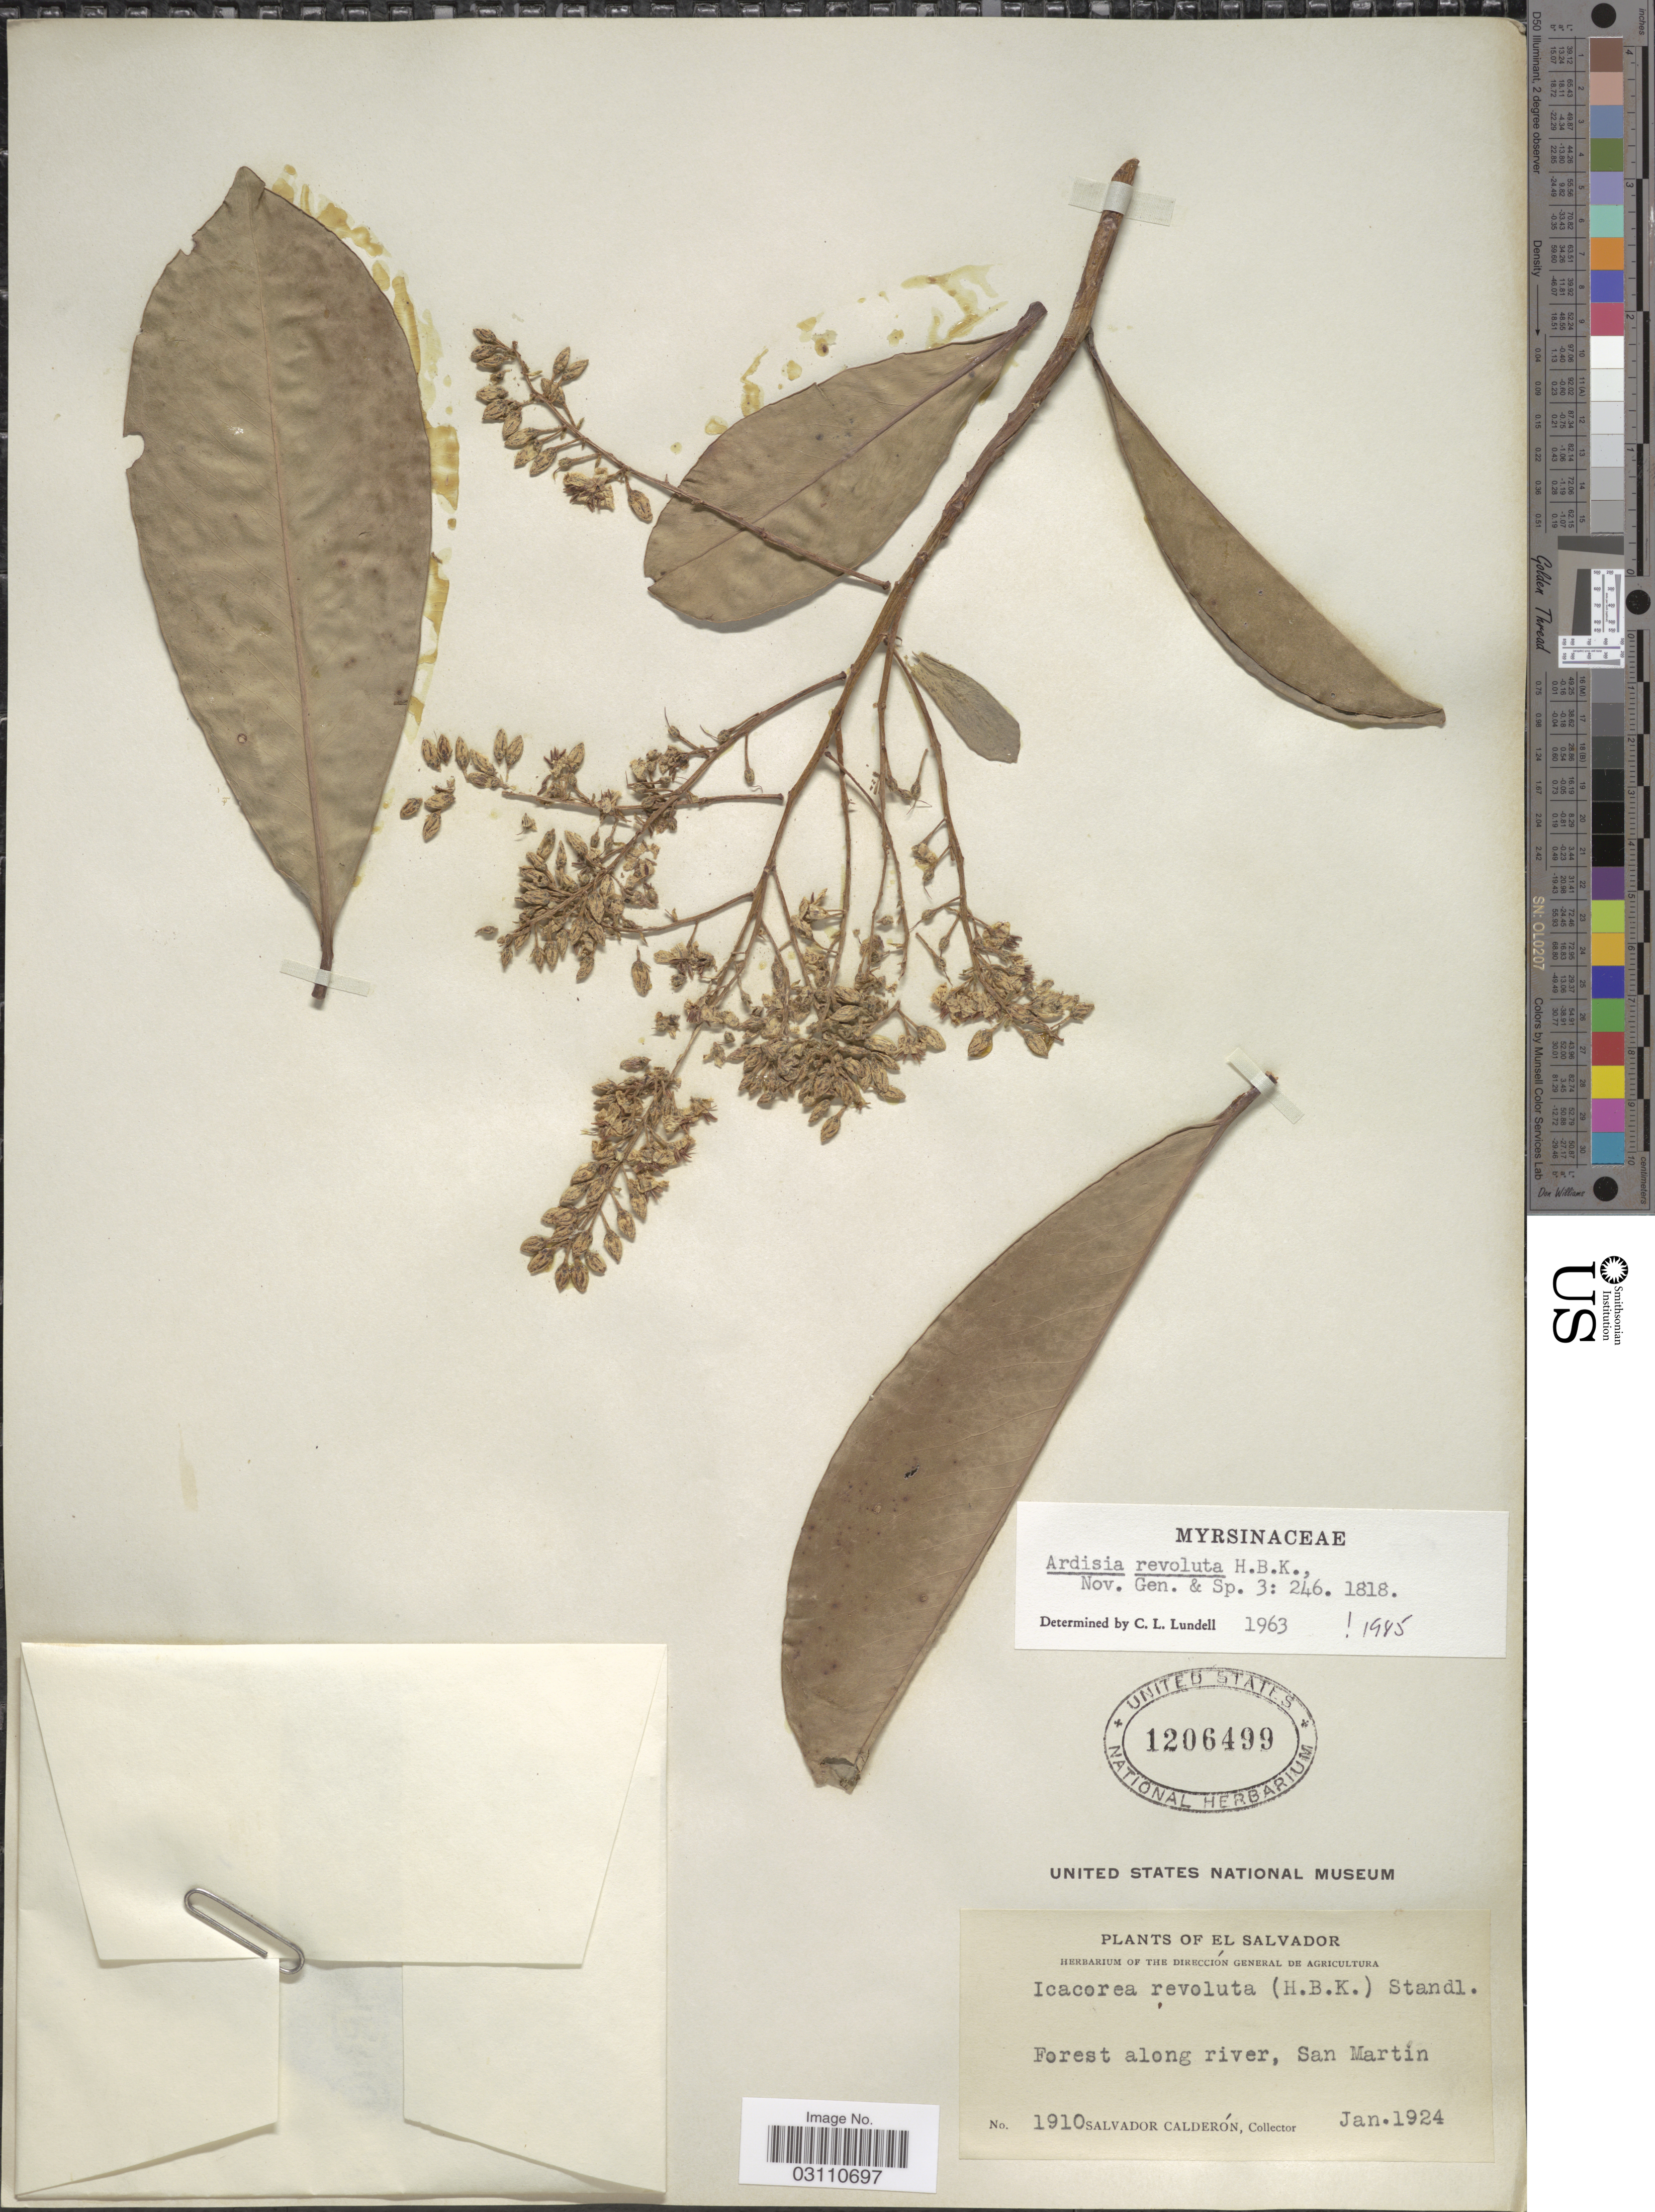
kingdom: Plantae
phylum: Tracheophyta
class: Magnoliopsida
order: Ericales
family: Primulaceae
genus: Ardisia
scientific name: Ardisia revoluta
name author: Kunth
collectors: S. Calderón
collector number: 1910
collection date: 1924-01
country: El Salvador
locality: Forest along river, San Martín.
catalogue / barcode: US 1206499